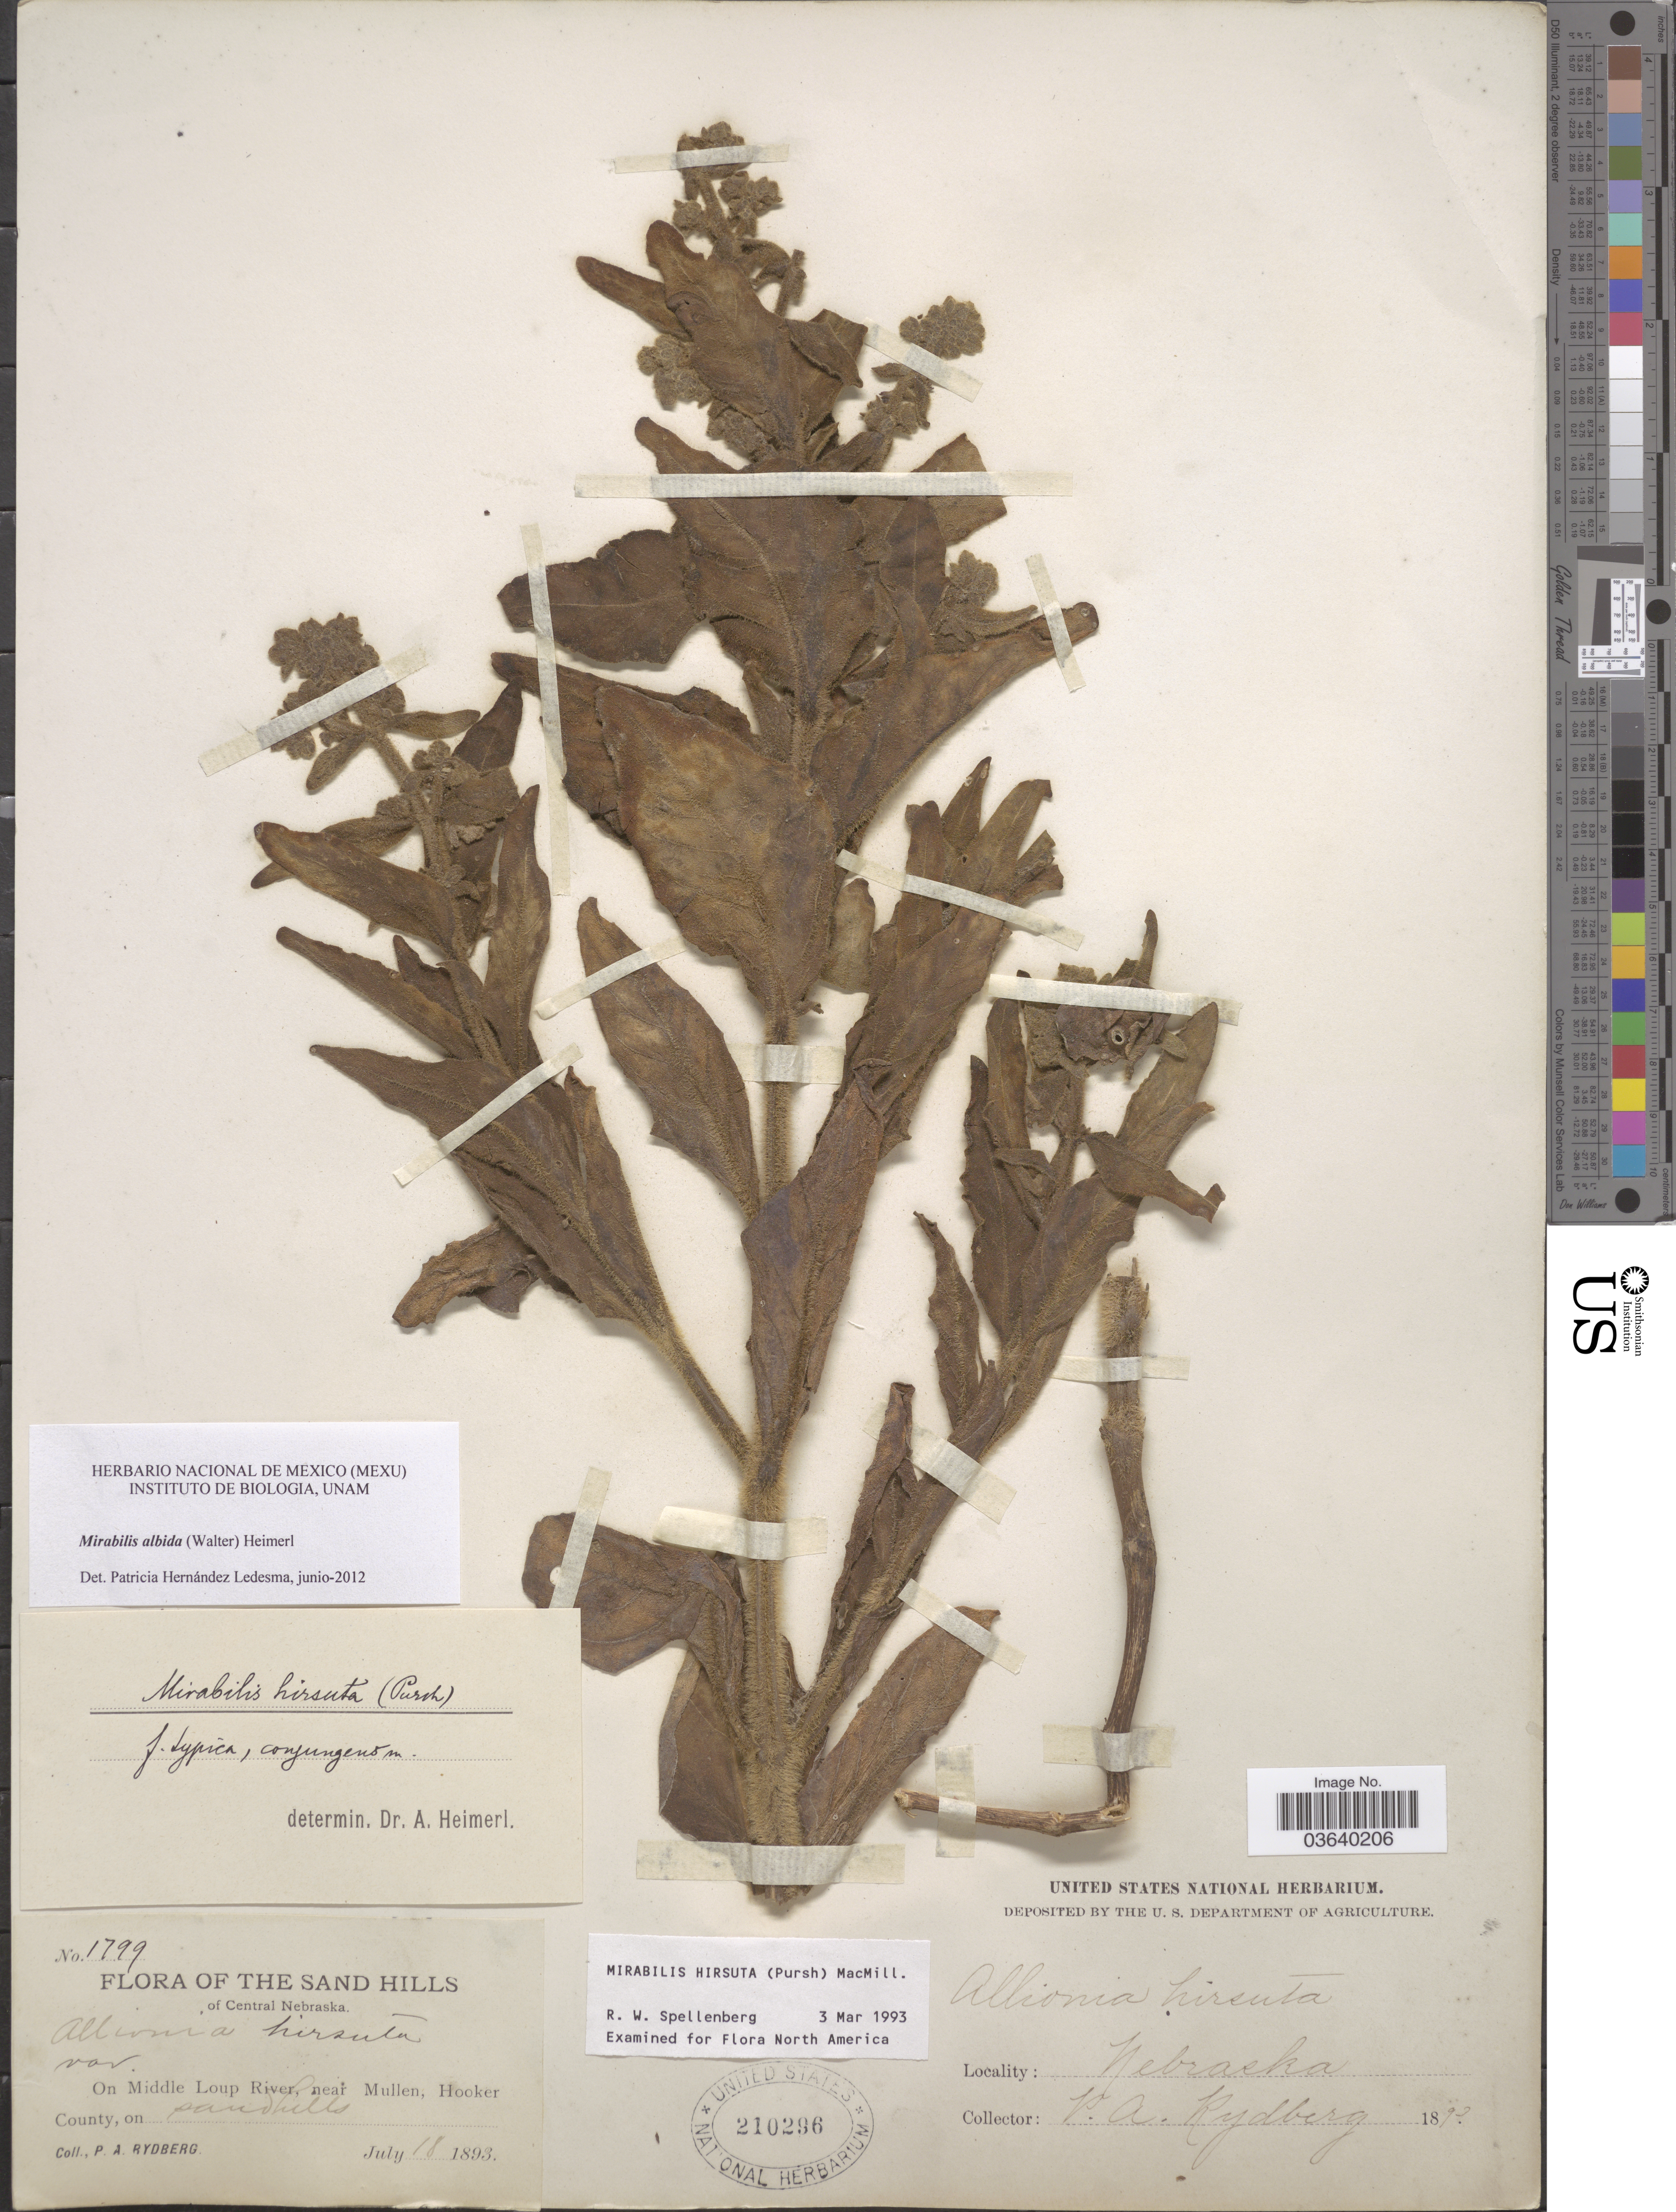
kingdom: Plantae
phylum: Tracheophyta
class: Magnoliopsida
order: Caryophyllales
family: Nyctaginaceae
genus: Mirabilis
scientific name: Mirabilis albida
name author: (Walter) Heimerl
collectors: P. A. Rydberg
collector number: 1799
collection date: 1893-07-18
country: United States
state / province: Nebraska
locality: Sand Hills of Central Nebraska. On Middle Loup River, near Mullen, Hooker County.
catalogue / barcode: US 210296